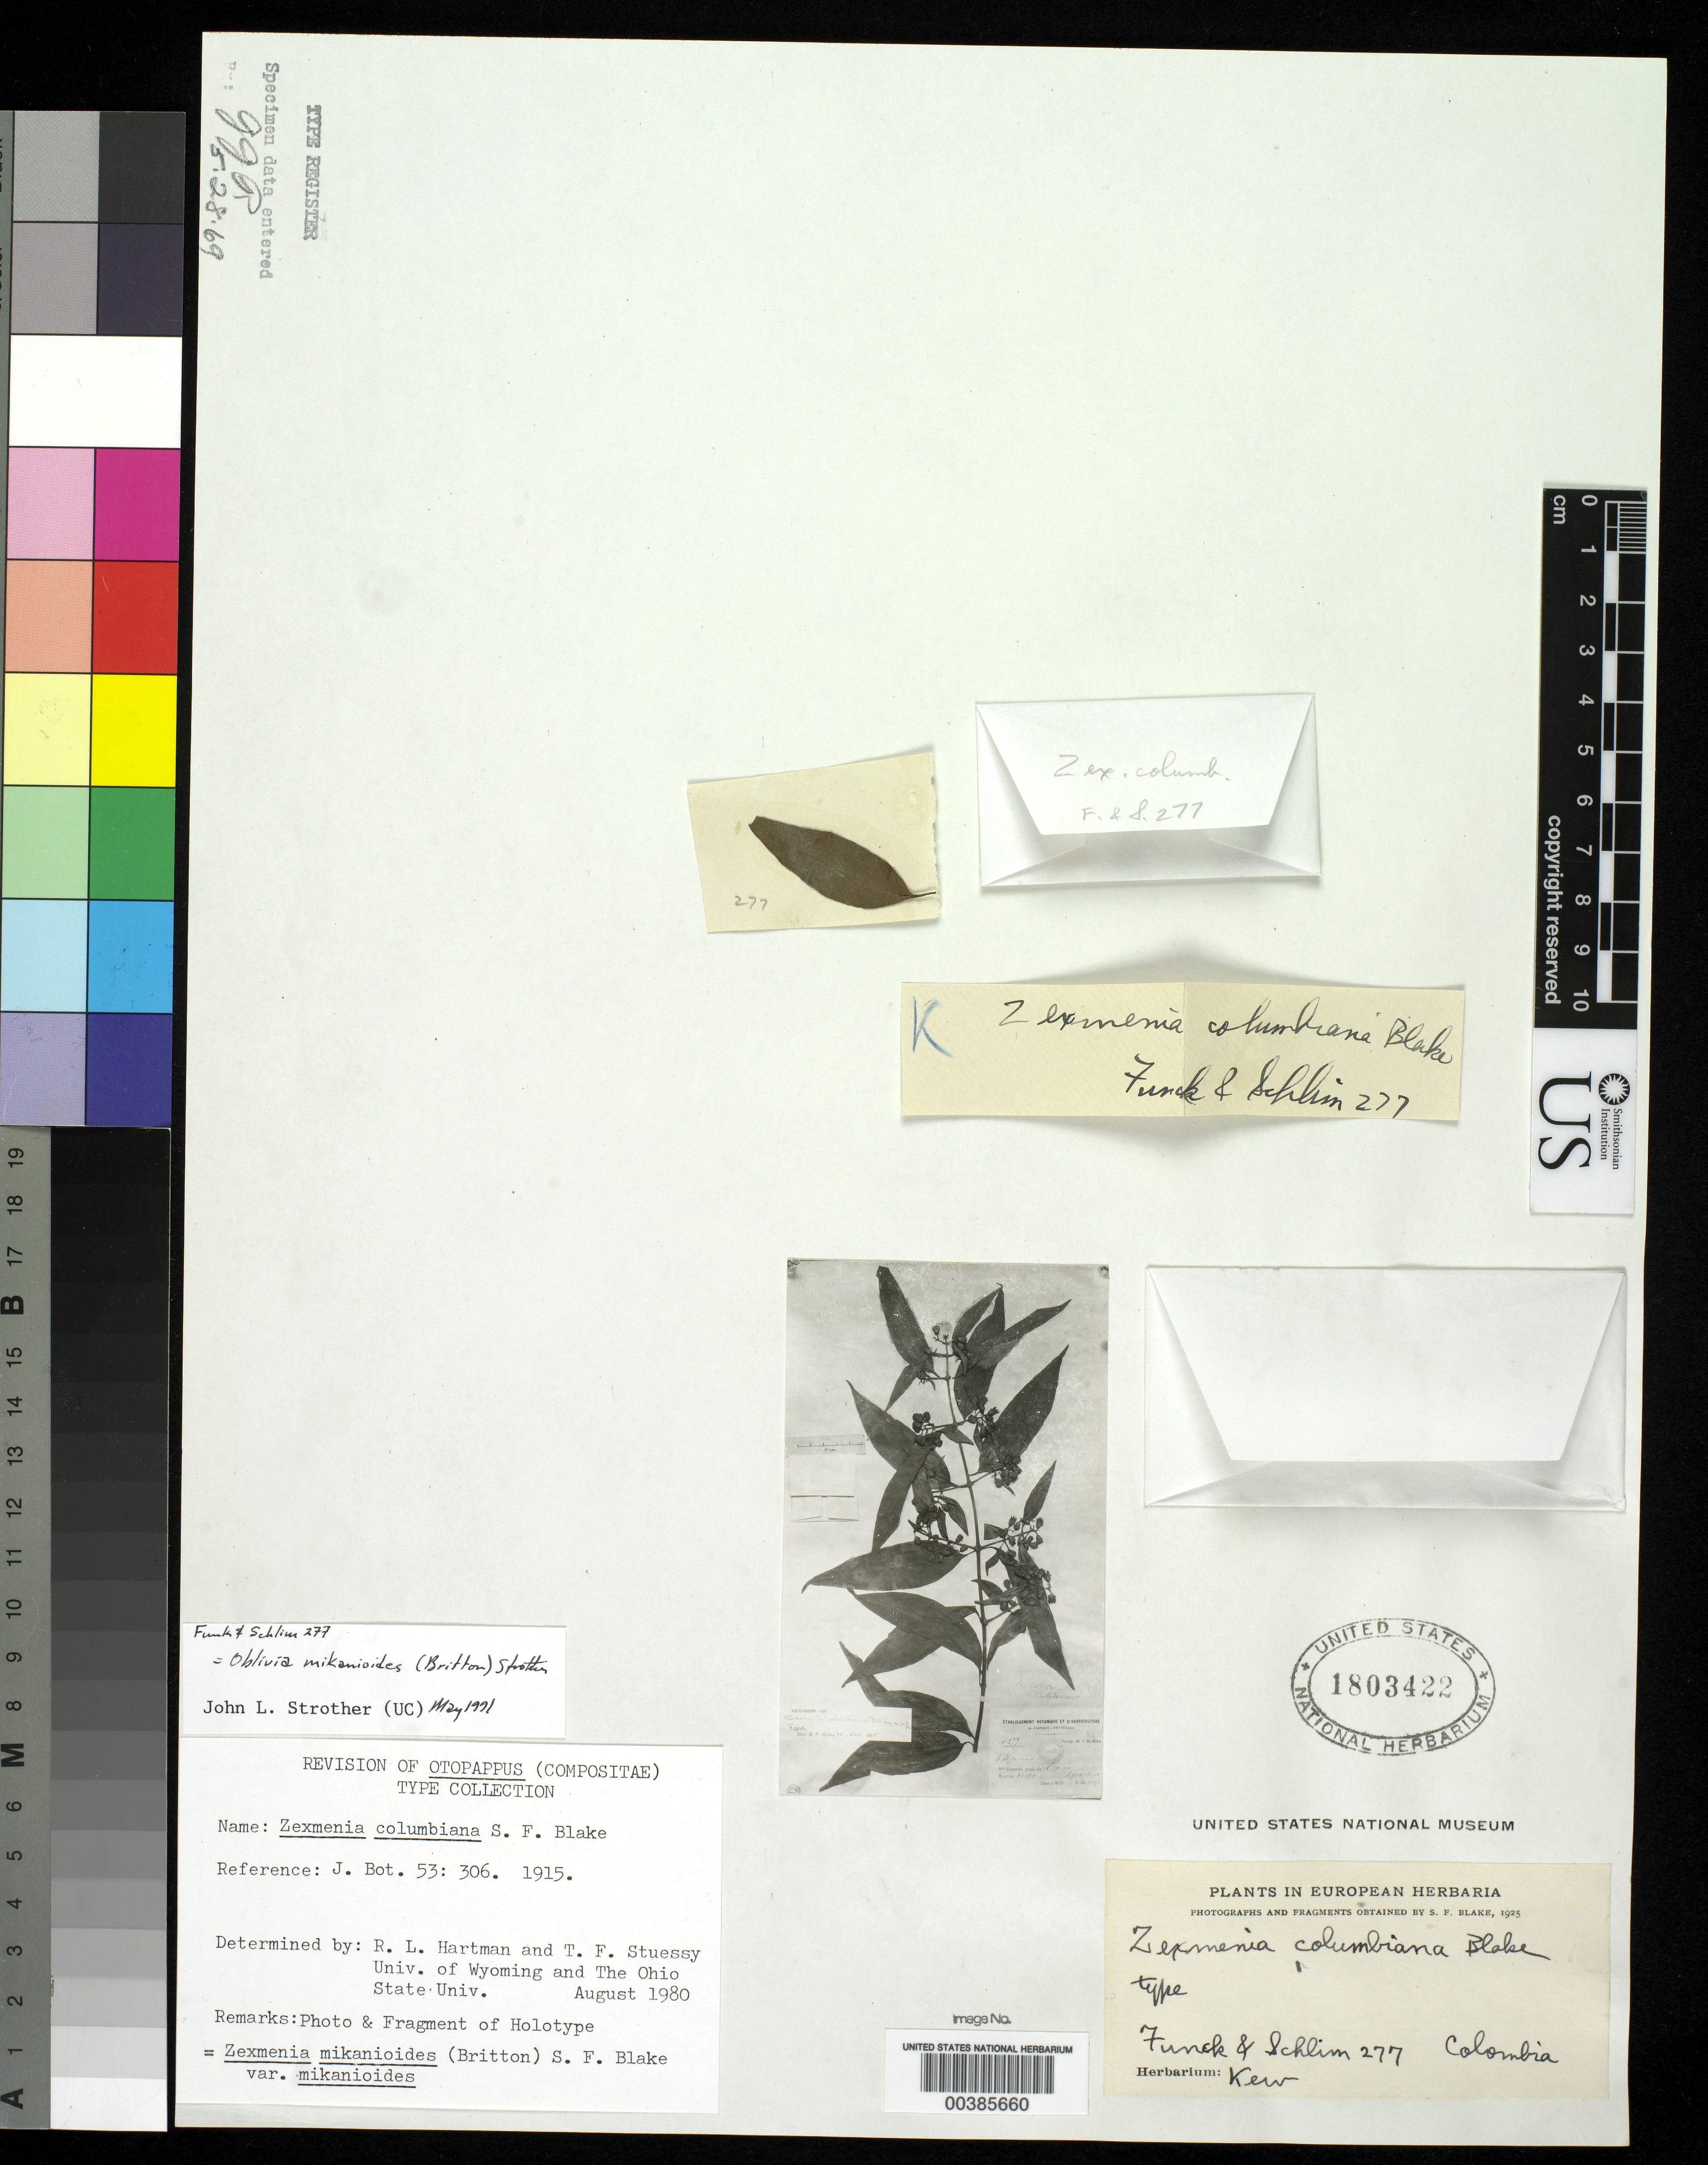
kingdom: Plantae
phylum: Tracheophyta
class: Magnoliopsida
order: Asterales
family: Asteraceae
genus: Zexmenia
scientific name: Zexmenia columbiana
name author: S.F. Blake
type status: Type Fragment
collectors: N. Funck & L. Schlim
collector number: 277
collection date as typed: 1846 to -- --- 1852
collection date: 1846/1852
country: Colombia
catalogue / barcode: US 1803422